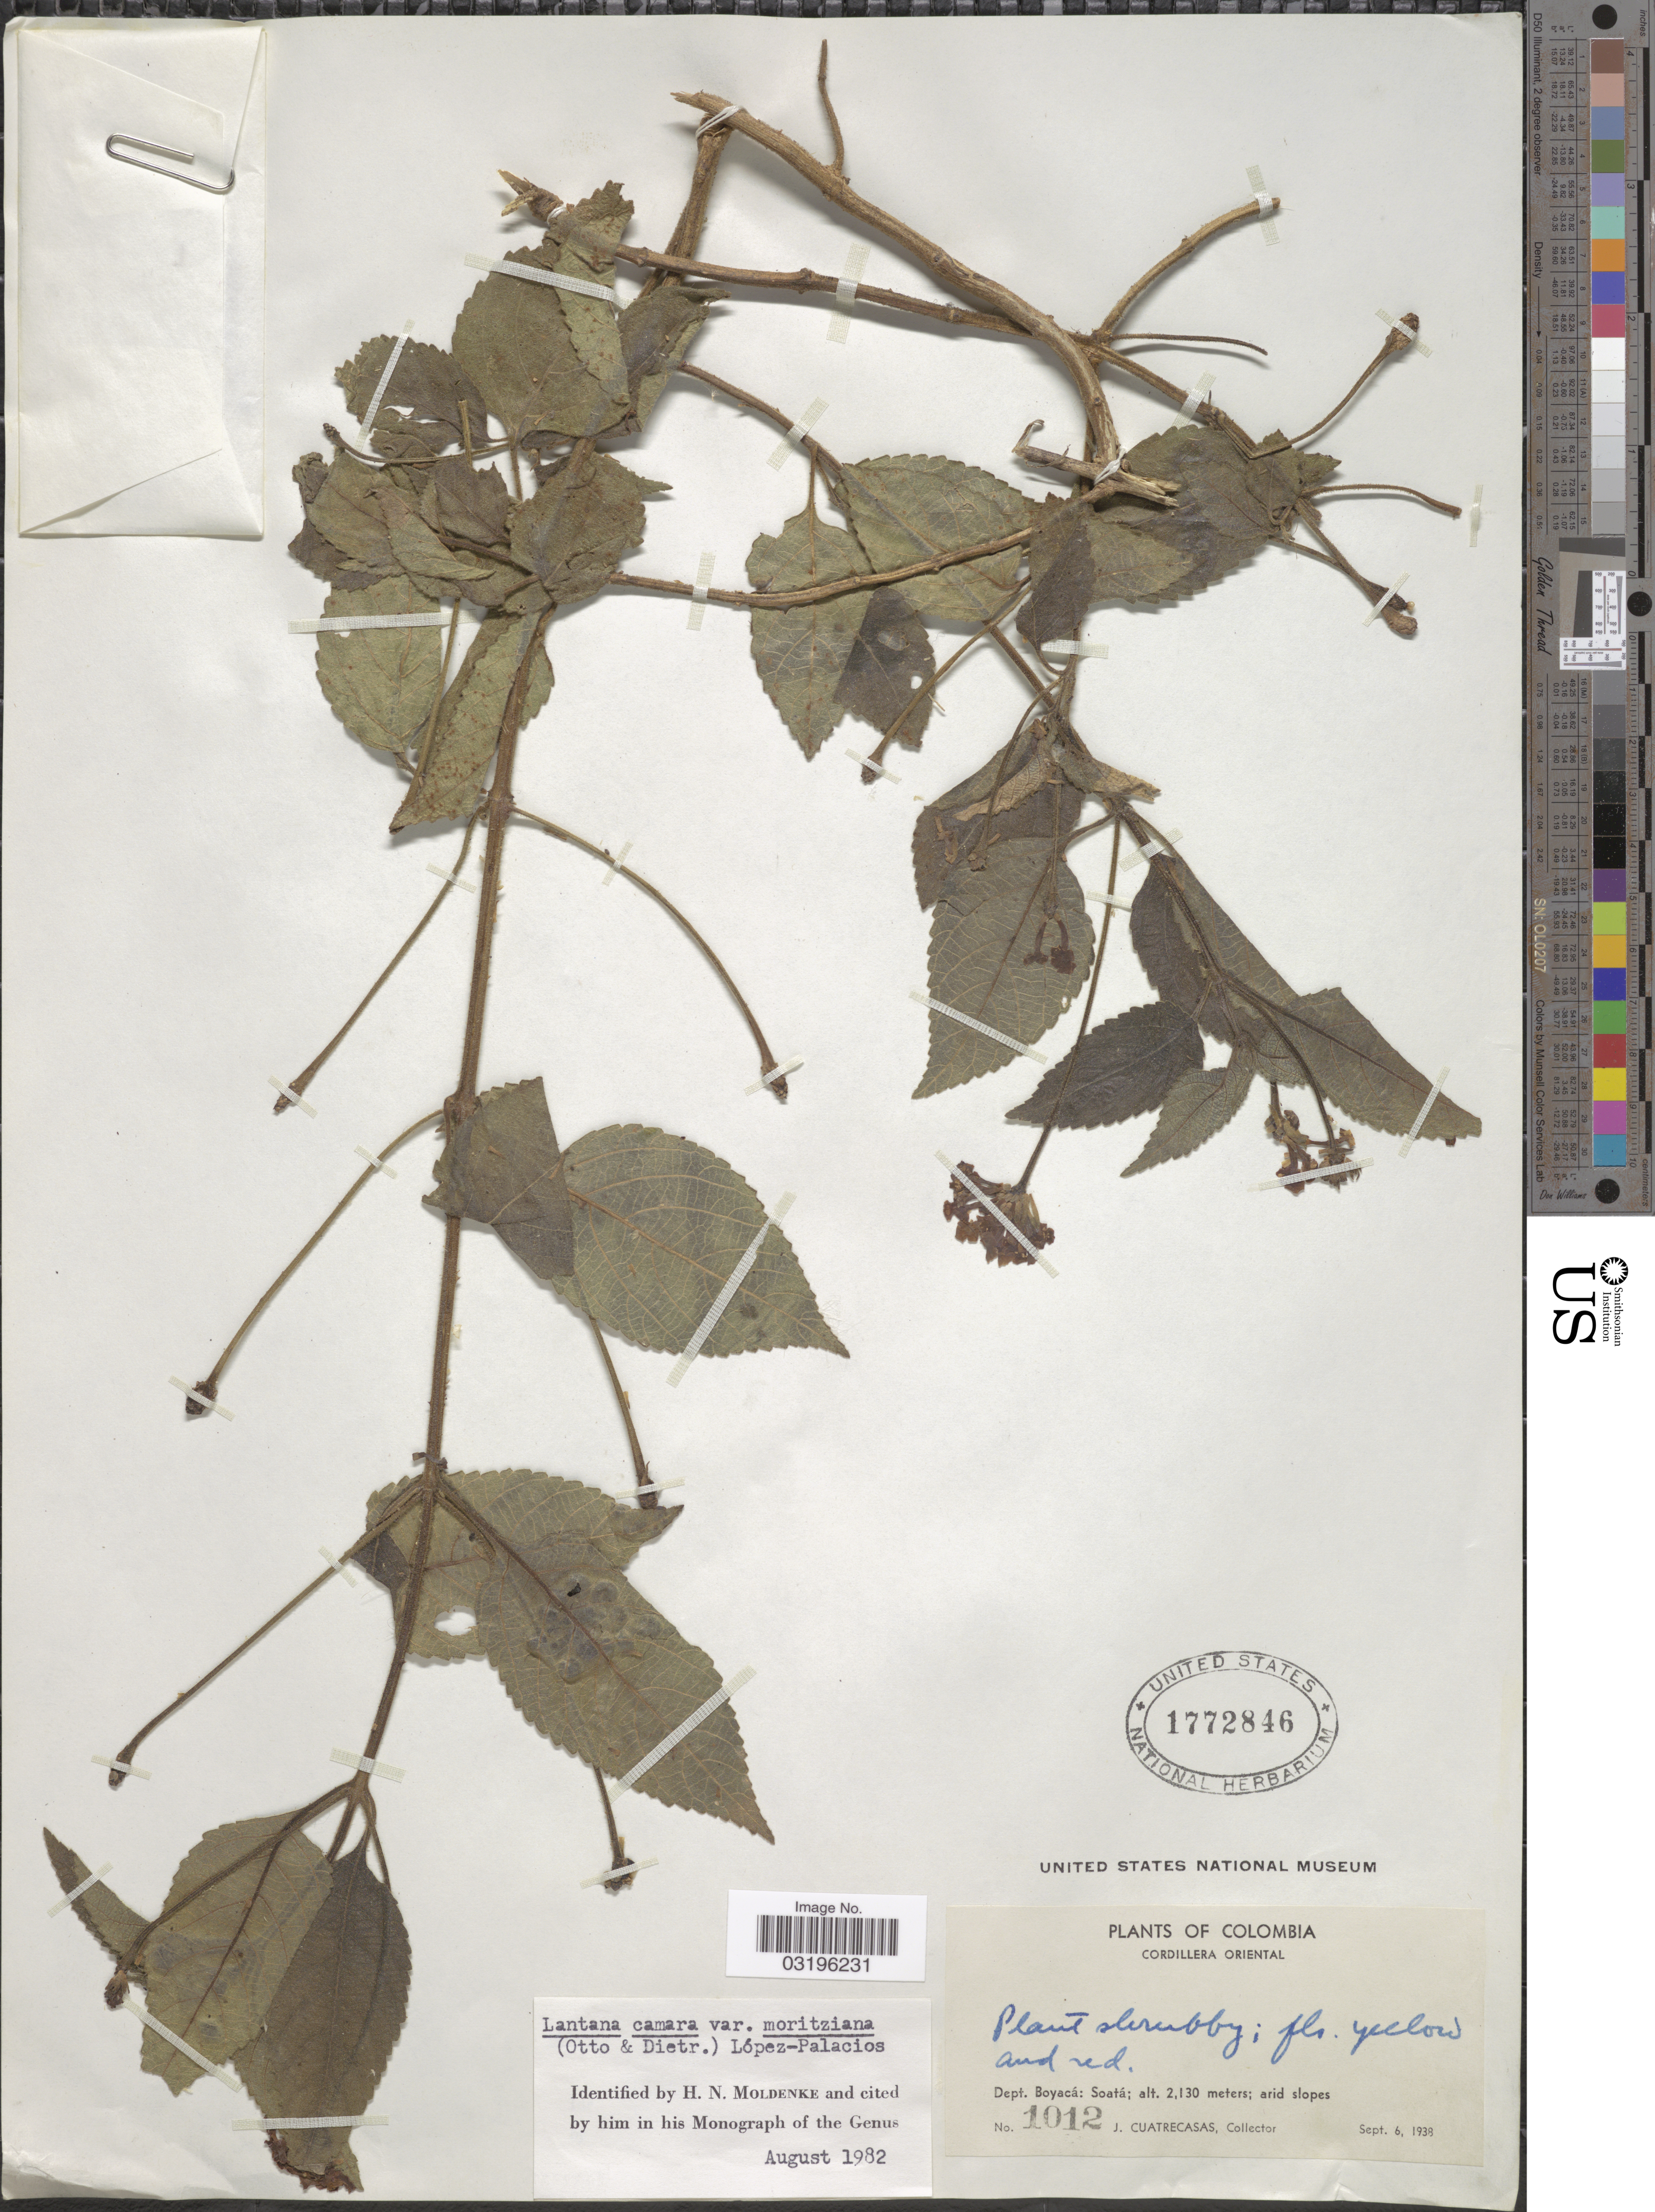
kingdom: Plantae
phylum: Tracheophyta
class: Magnoliopsida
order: Lamiales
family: Verbenaceae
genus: Lantana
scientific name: Lantana camara var. moritziana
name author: (Otto & A. Dietr.) López-Pal.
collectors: J. Cuatrecasas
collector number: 1012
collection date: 1938-09-06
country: Colombia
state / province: Boyacá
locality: Cordillera Oriental. Soatá.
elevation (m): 2130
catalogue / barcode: US 1772846